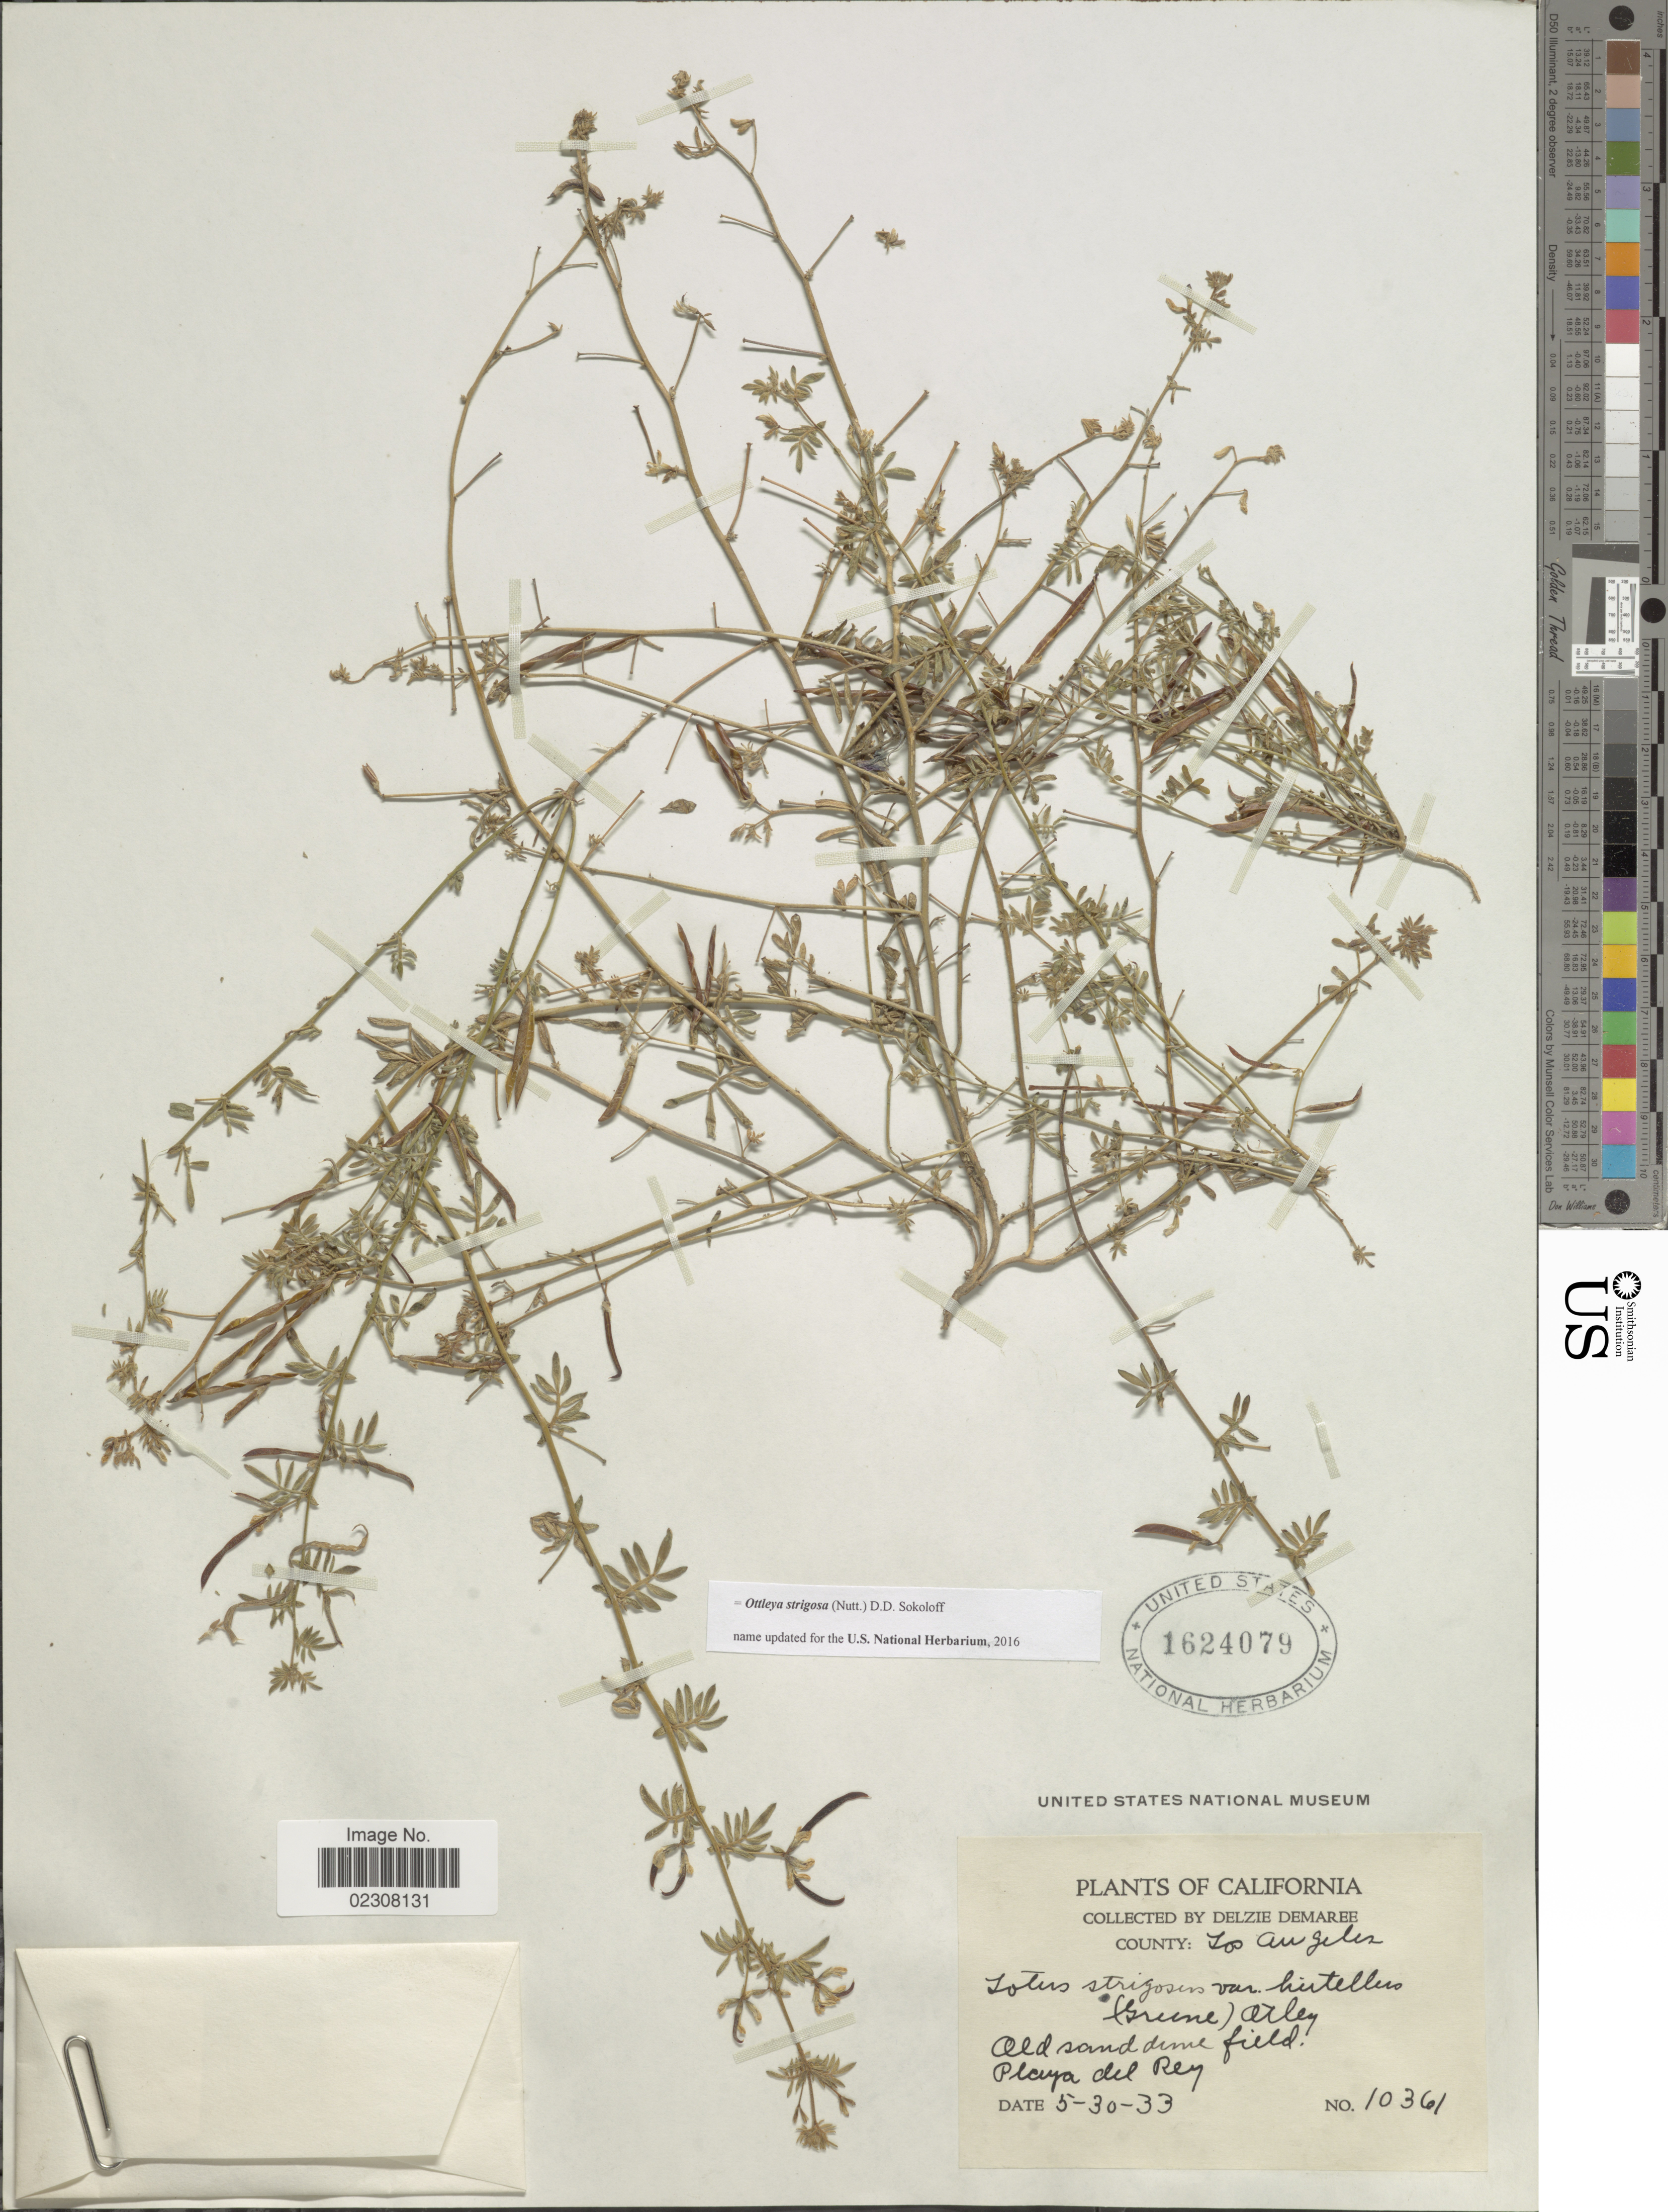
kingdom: Plantae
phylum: Tracheophyta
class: Magnoliopsida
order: Fabales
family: Fabaceae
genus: Ottleya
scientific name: Ottleya strigosa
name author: (Nutt.) D.D. Sokoloff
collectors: D. Demaree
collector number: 10361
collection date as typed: Transcribed d/m/y: 30/5/33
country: United States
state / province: California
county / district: Los Angeles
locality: County Los Angeles, Playa del Rey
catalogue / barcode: US 1624079